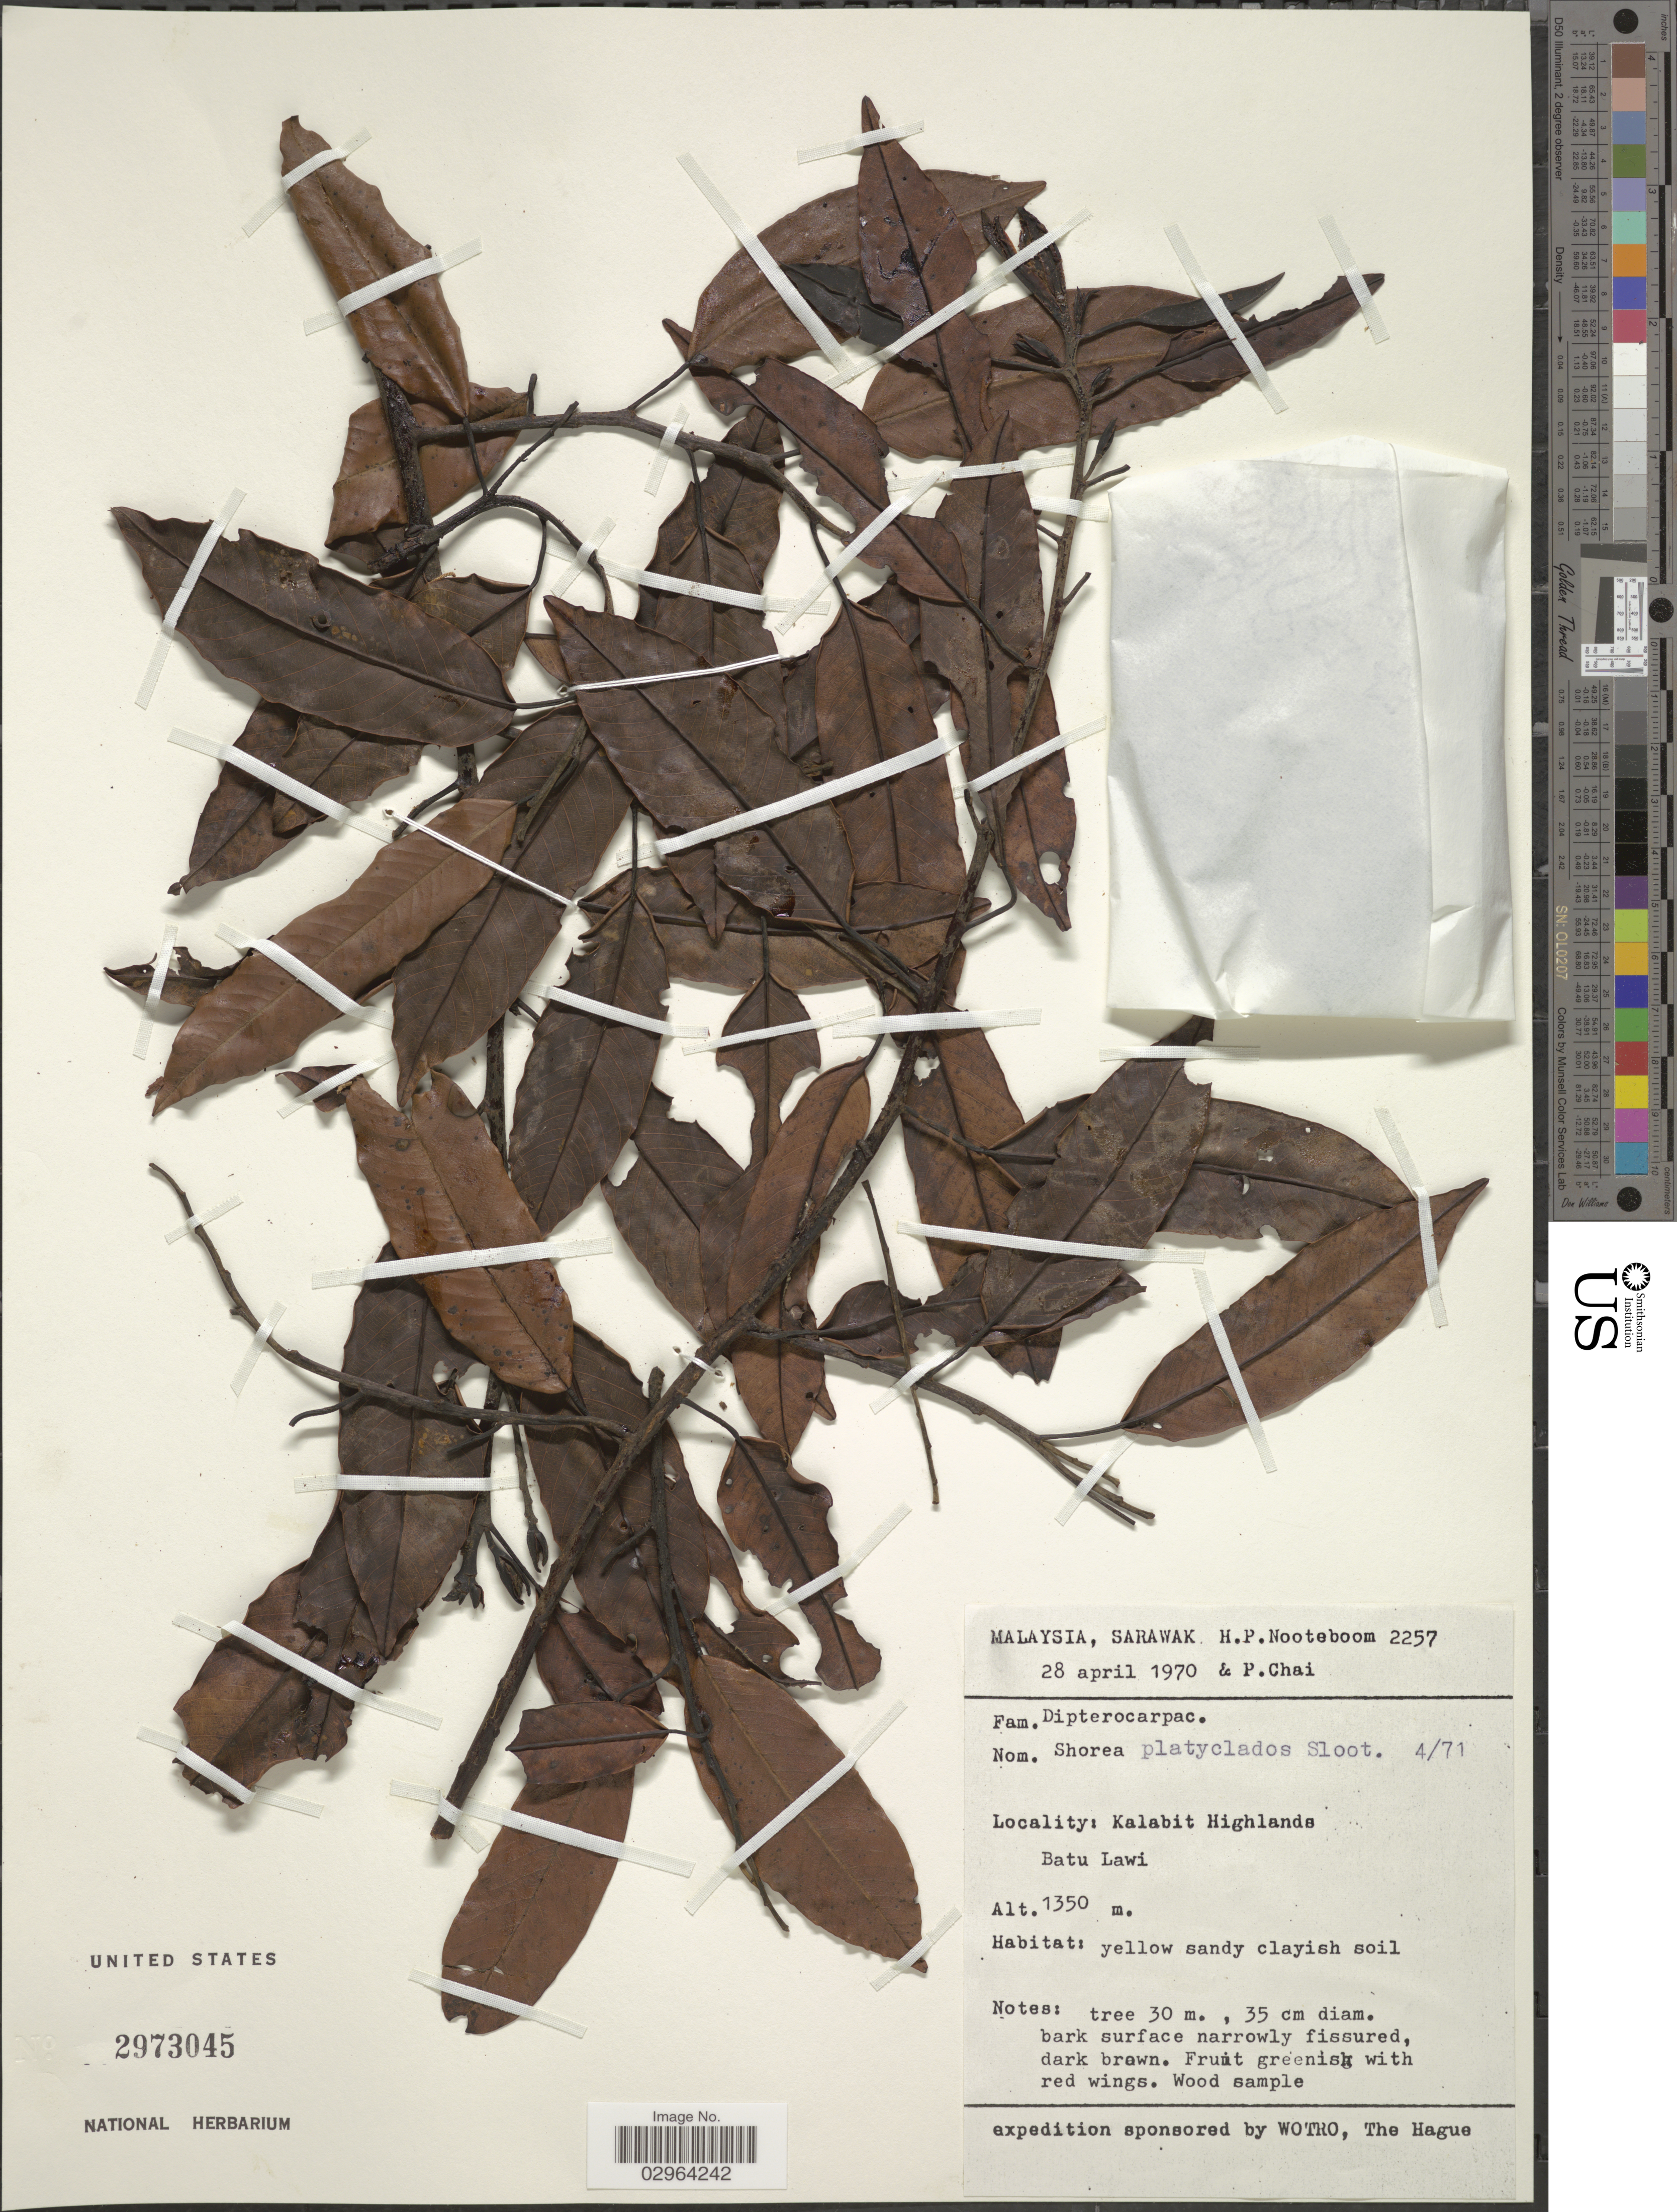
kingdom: Plantae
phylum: Tracheophyta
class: Magnoliopsida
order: Malvales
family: Dipterocarpaceae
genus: Rubroshorea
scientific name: Rubroshorea platyclados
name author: (Slooten ex Endert) P.S. Ashton & J. Heck.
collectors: H. P. Nooteboom & P. Chai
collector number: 2257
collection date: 1970-04-28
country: Malaysia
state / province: Sarawak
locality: Kalabit Highlands. Batu Lawi.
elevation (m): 1350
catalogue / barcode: US 2973045